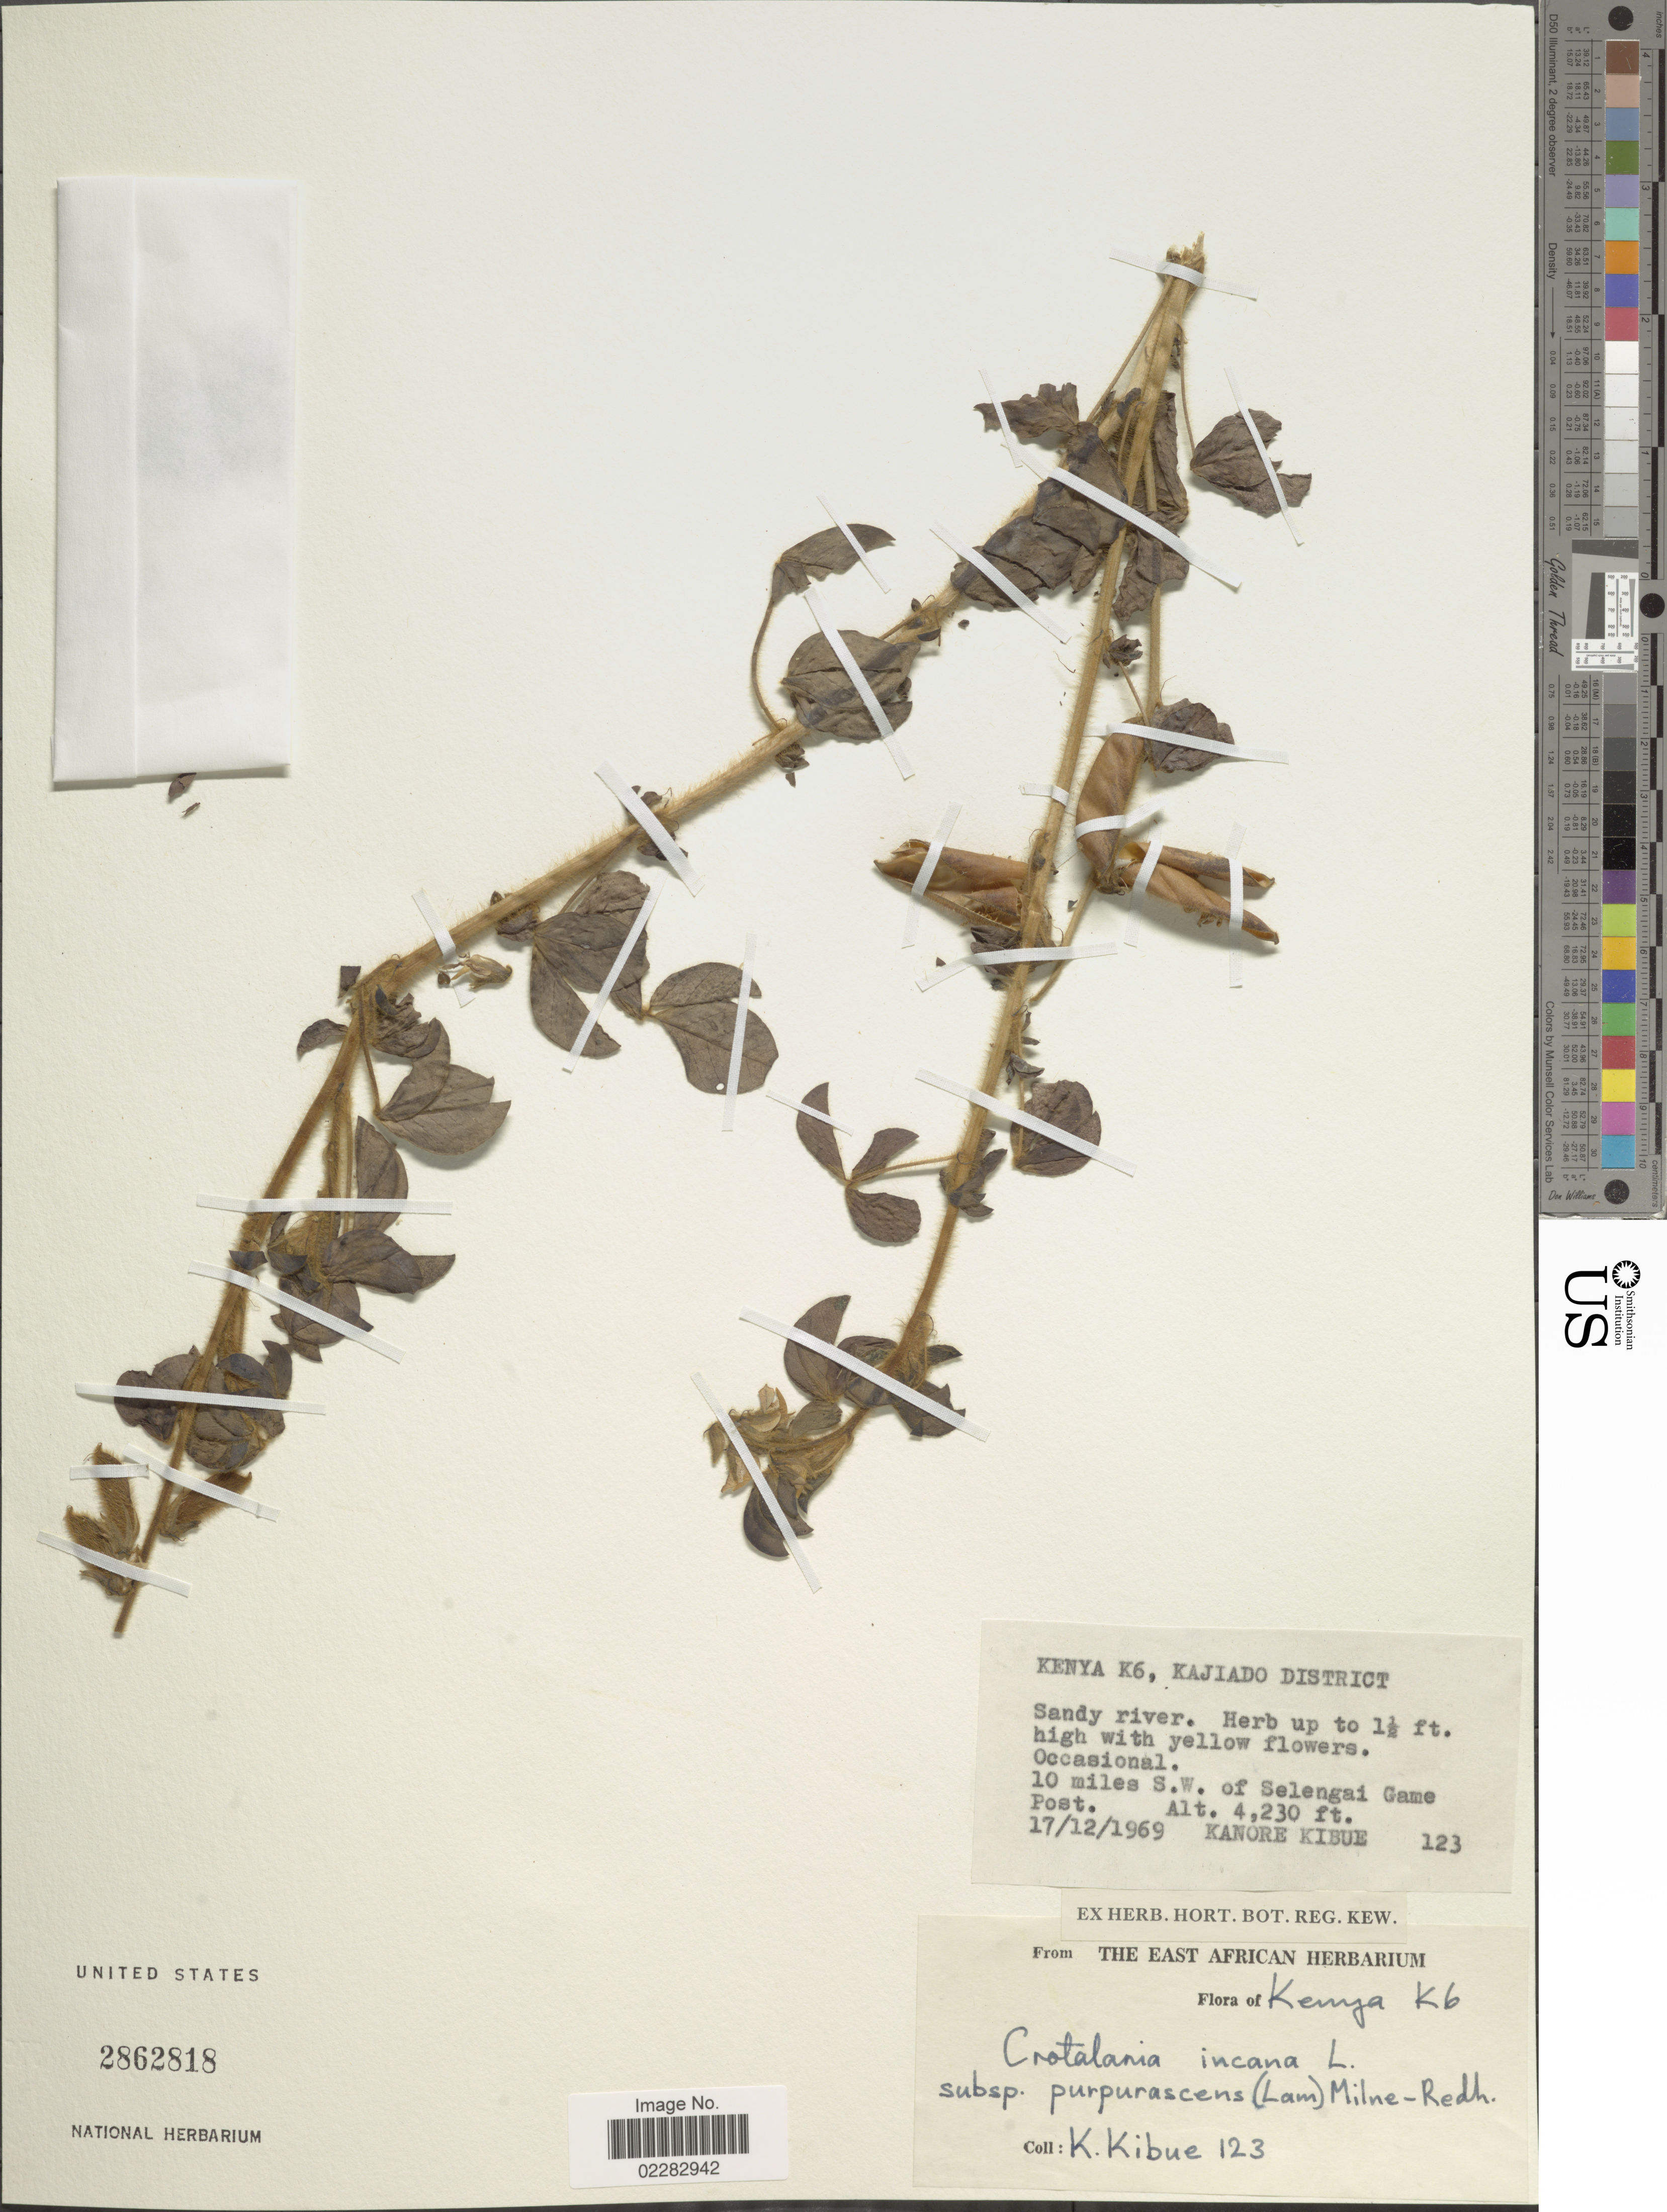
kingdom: Plantae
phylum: Tracheophyta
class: Magnoliopsida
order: Fabales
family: Fabaceae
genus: Crotalaria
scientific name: Crotalaria incana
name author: L.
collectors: K. Kibue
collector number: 123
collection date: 1969-12-17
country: Kenya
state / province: Kajiado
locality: Kenya K6, sandy river, 10 miles S.W. of Selengai Game Post.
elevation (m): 1289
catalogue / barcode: US 2862818